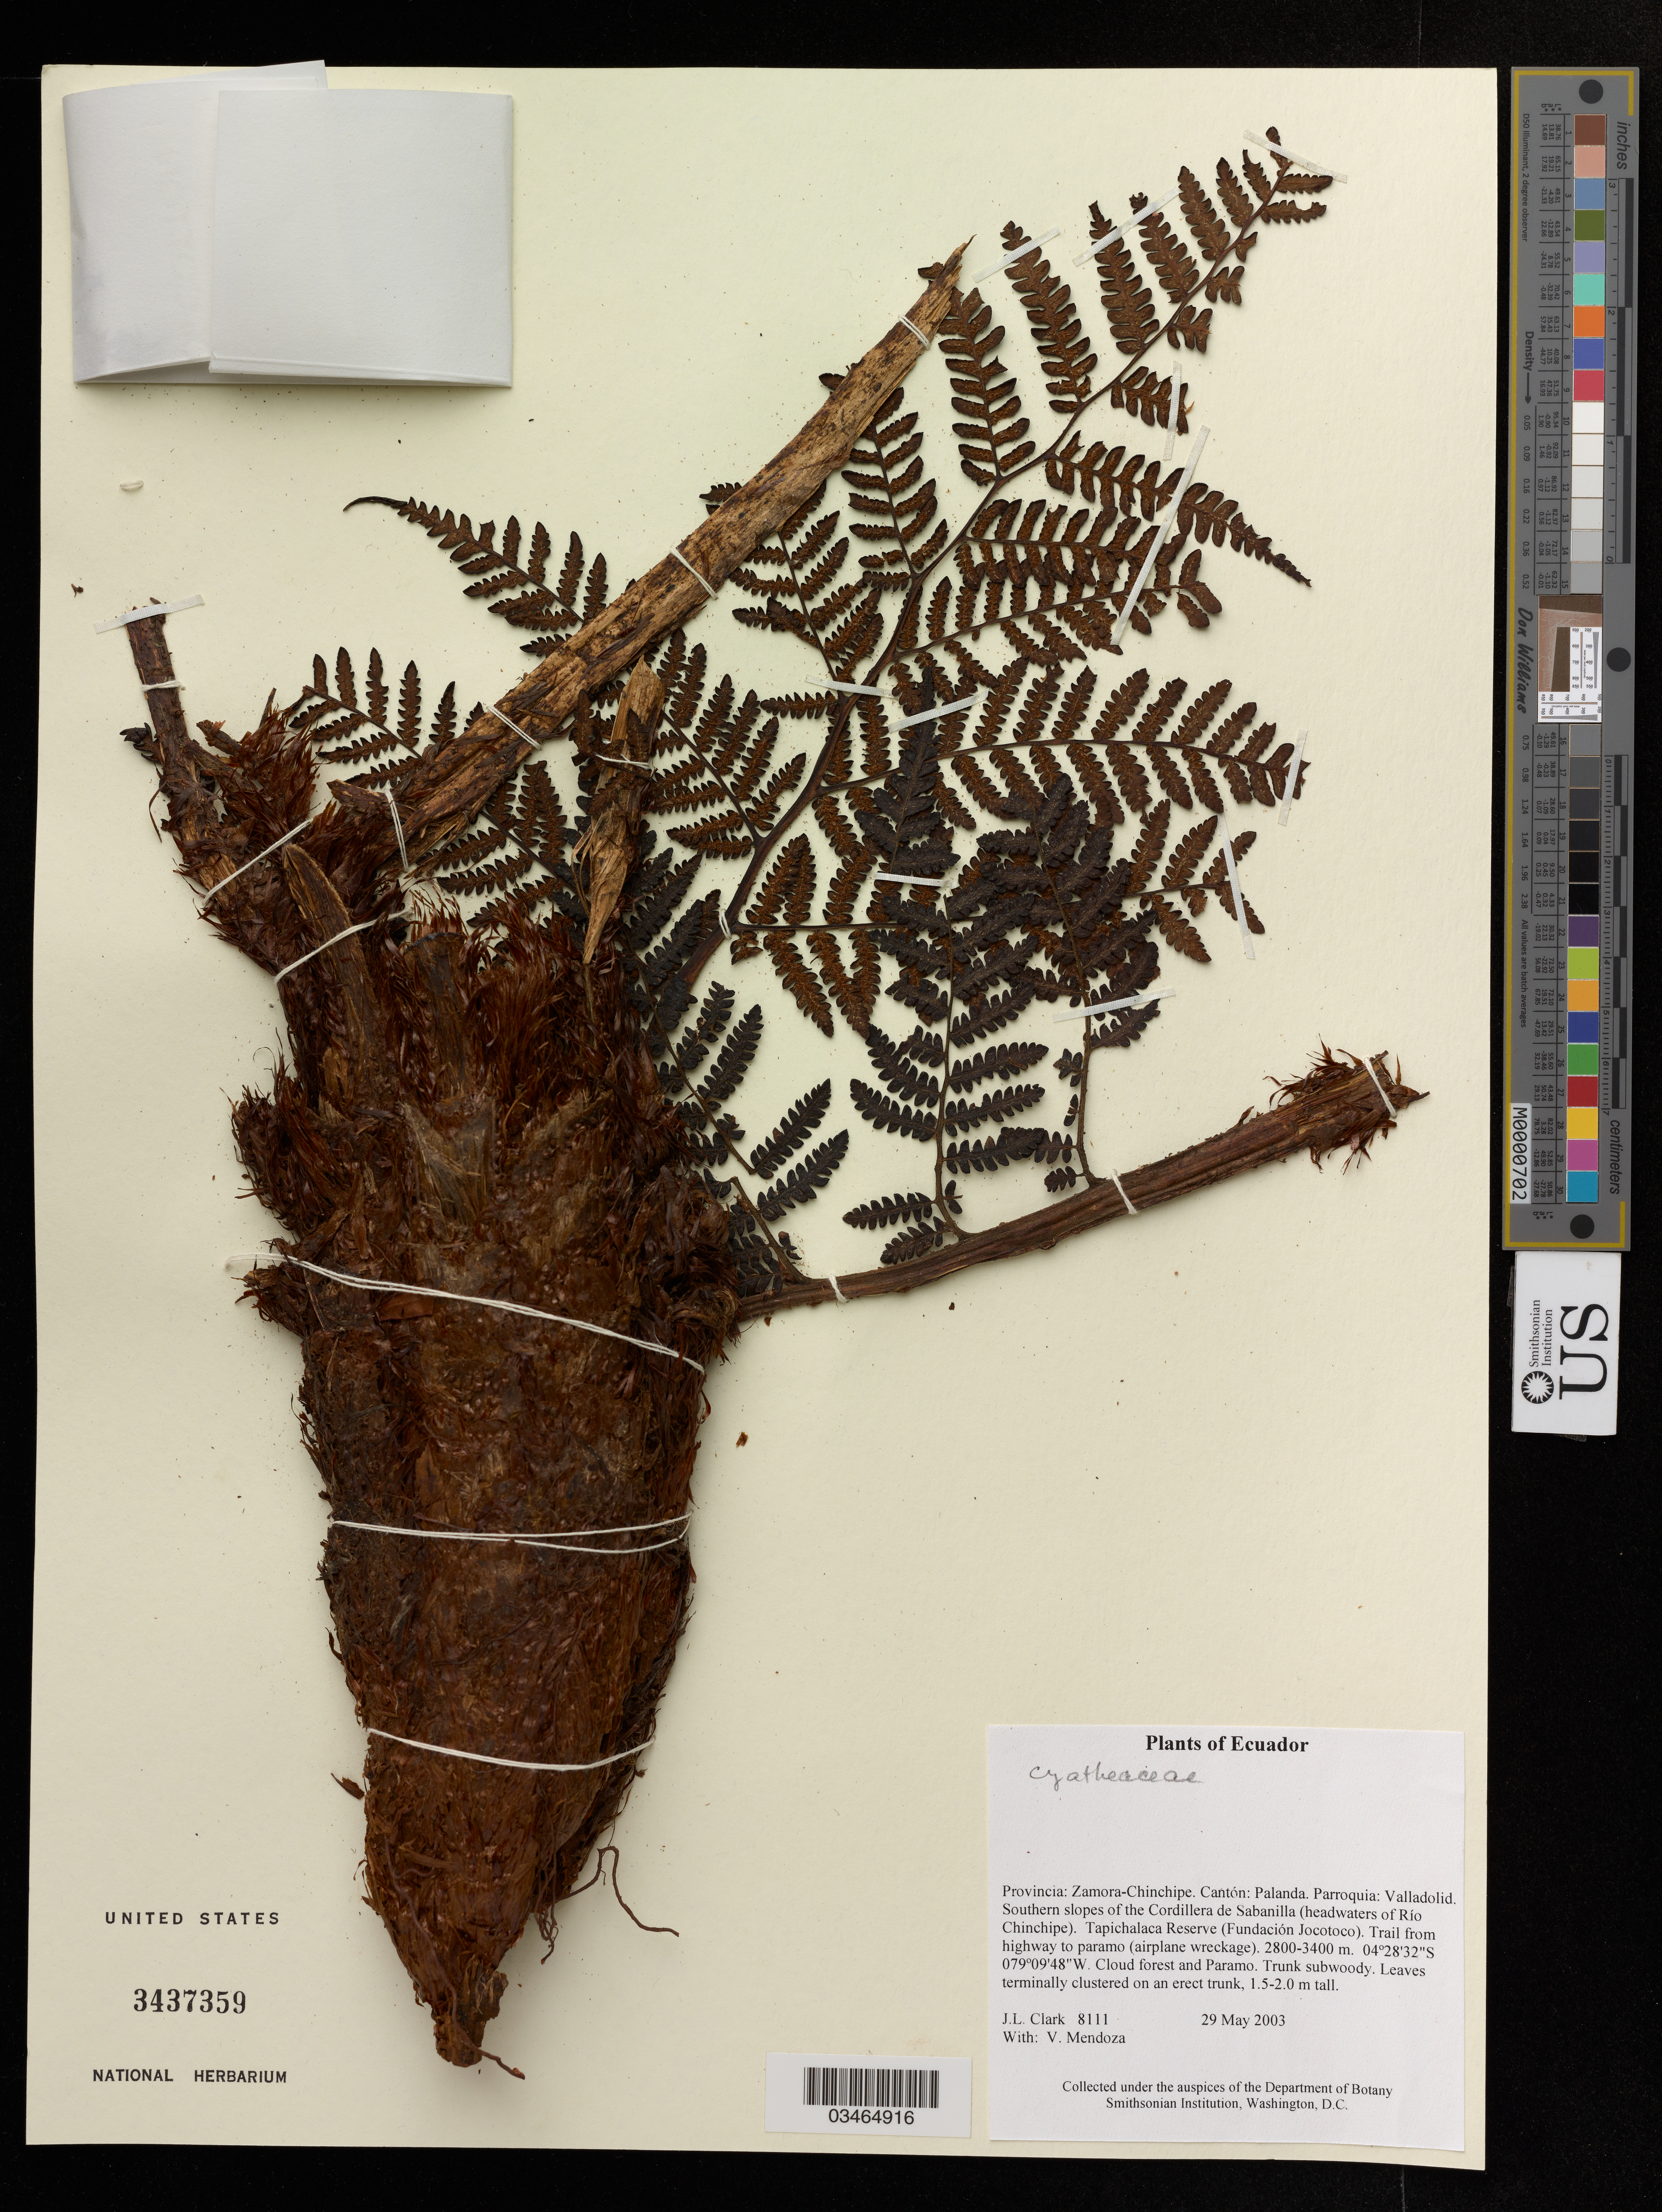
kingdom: Plantae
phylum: Tracheophyta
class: Polypodiopsida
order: Cyatheales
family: Cyatheaceae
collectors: J. L. Clark & V. Mendoza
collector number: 8111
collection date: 2003-05-29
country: Ecuador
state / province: Zamora-Chinchipe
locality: Palanda, Parroquia: Valladolid, Southern slopes of the Cordillera de Sabanilla (headwaters of Rio Chinchipe), Tapichalaca Reserve.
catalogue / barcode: US 3437359